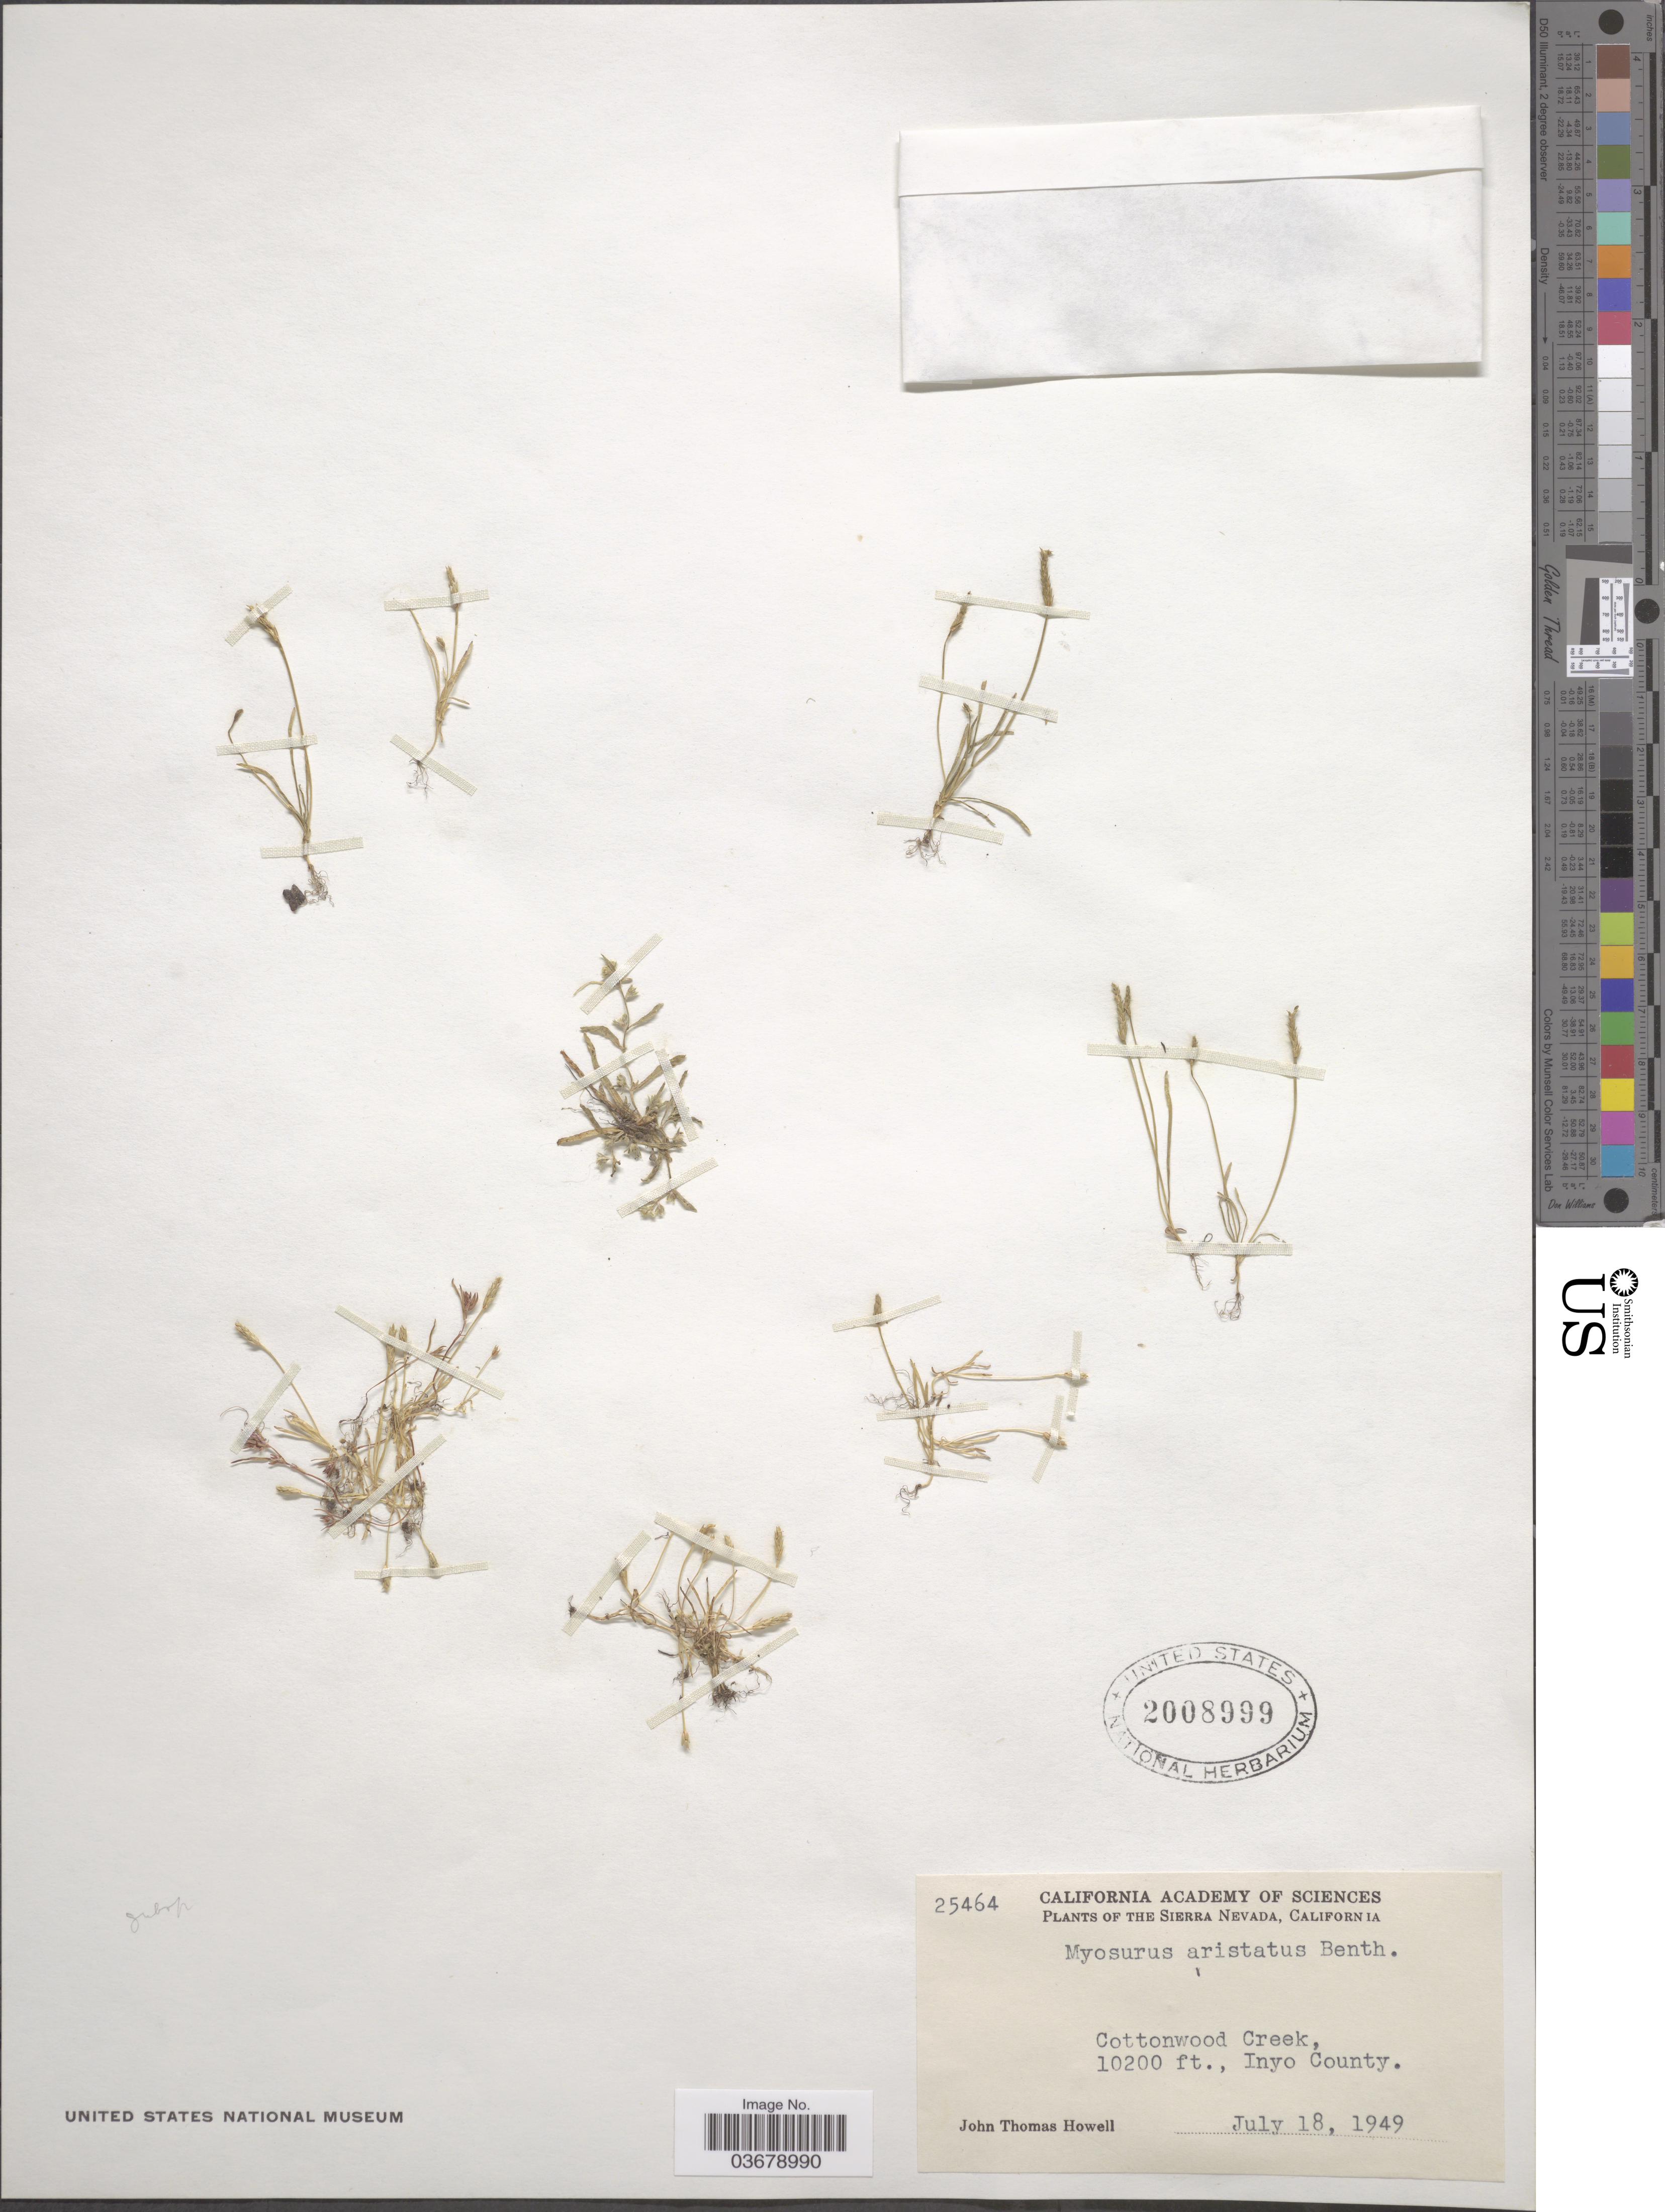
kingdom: Plantae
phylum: Tracheophyta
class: Magnoliopsida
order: Ranunculales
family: Ranunculaceae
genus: Myosurus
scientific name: Myosurus aristatus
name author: Benth.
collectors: J. T. Howell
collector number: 25464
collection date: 1949-07-18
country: United States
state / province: California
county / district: Inyo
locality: Sierra Nevada, Cottonwood Creek, Inyo County.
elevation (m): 3109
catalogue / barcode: US 2008999